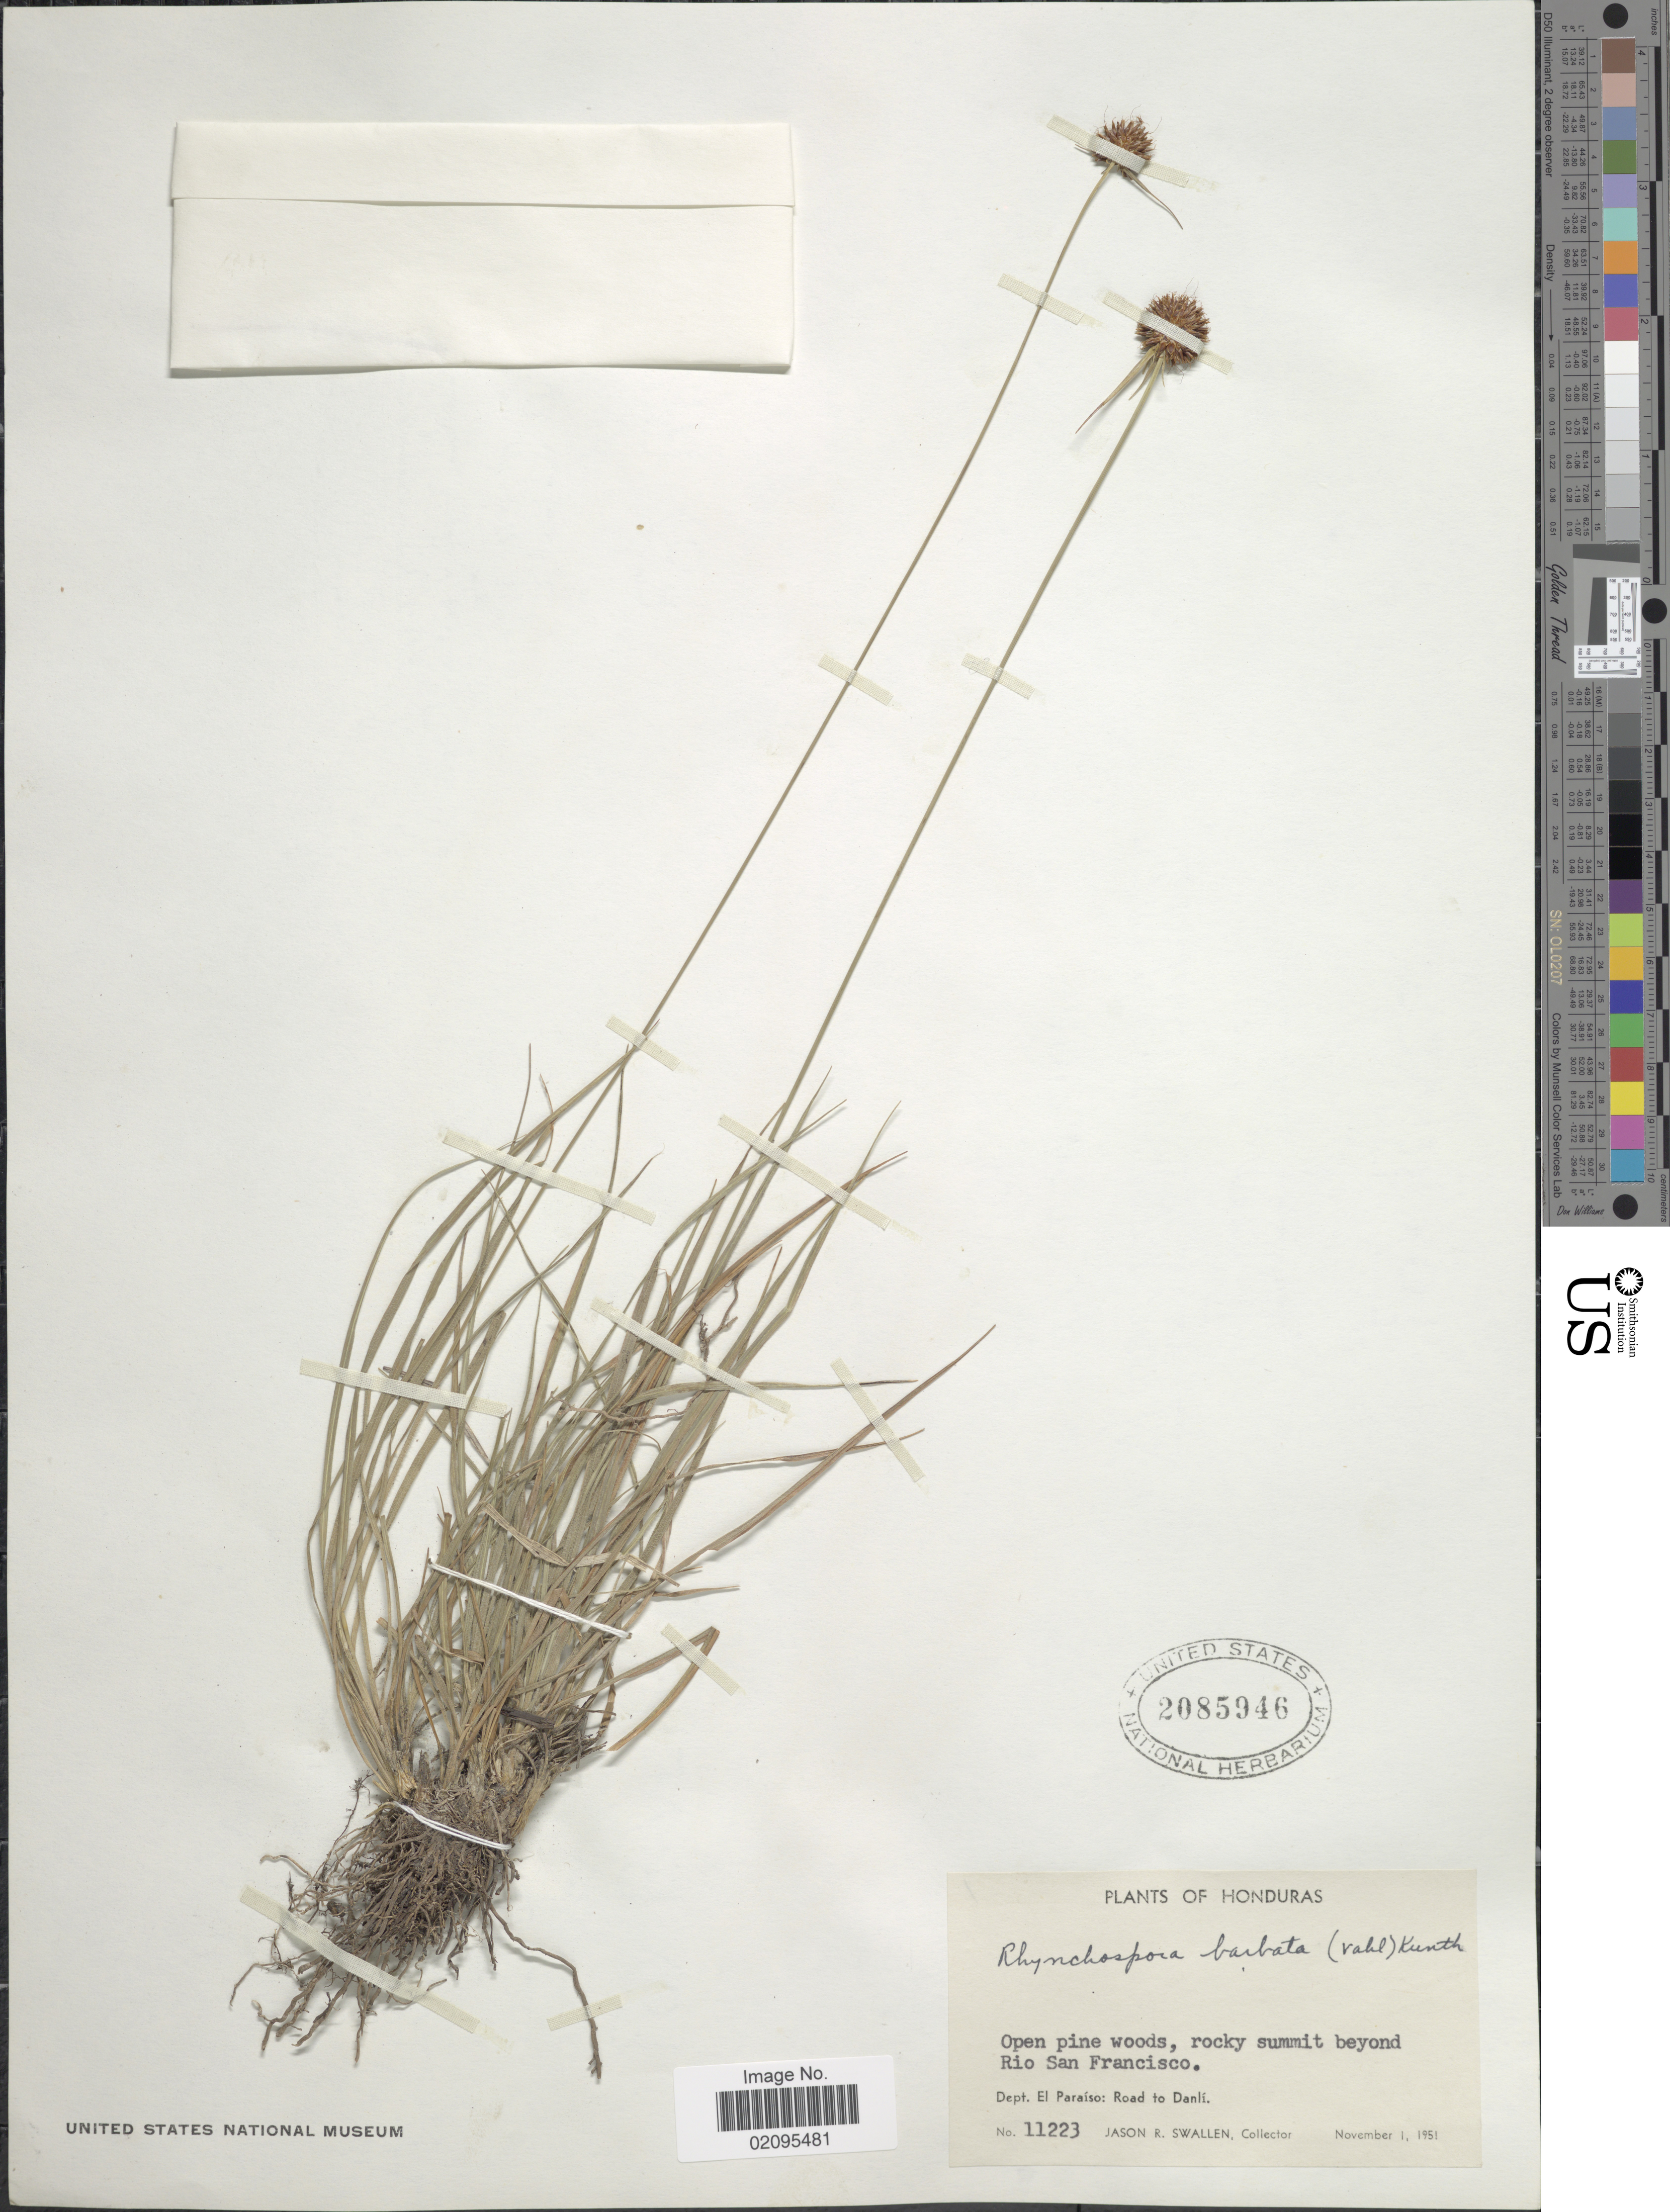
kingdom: Plantae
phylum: Tracheophyta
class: Liliopsida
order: Poales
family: Cyperaceae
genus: Rhynchospora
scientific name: Rhynchospora barbata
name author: (Vahl) Kunth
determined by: Alves, K.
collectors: J. R. Swallen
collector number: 11223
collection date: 1951-11-01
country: Honduras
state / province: El Paraíso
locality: Rocky summit beyond Rio San Francisco, Road to Danli.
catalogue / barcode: US 2085946